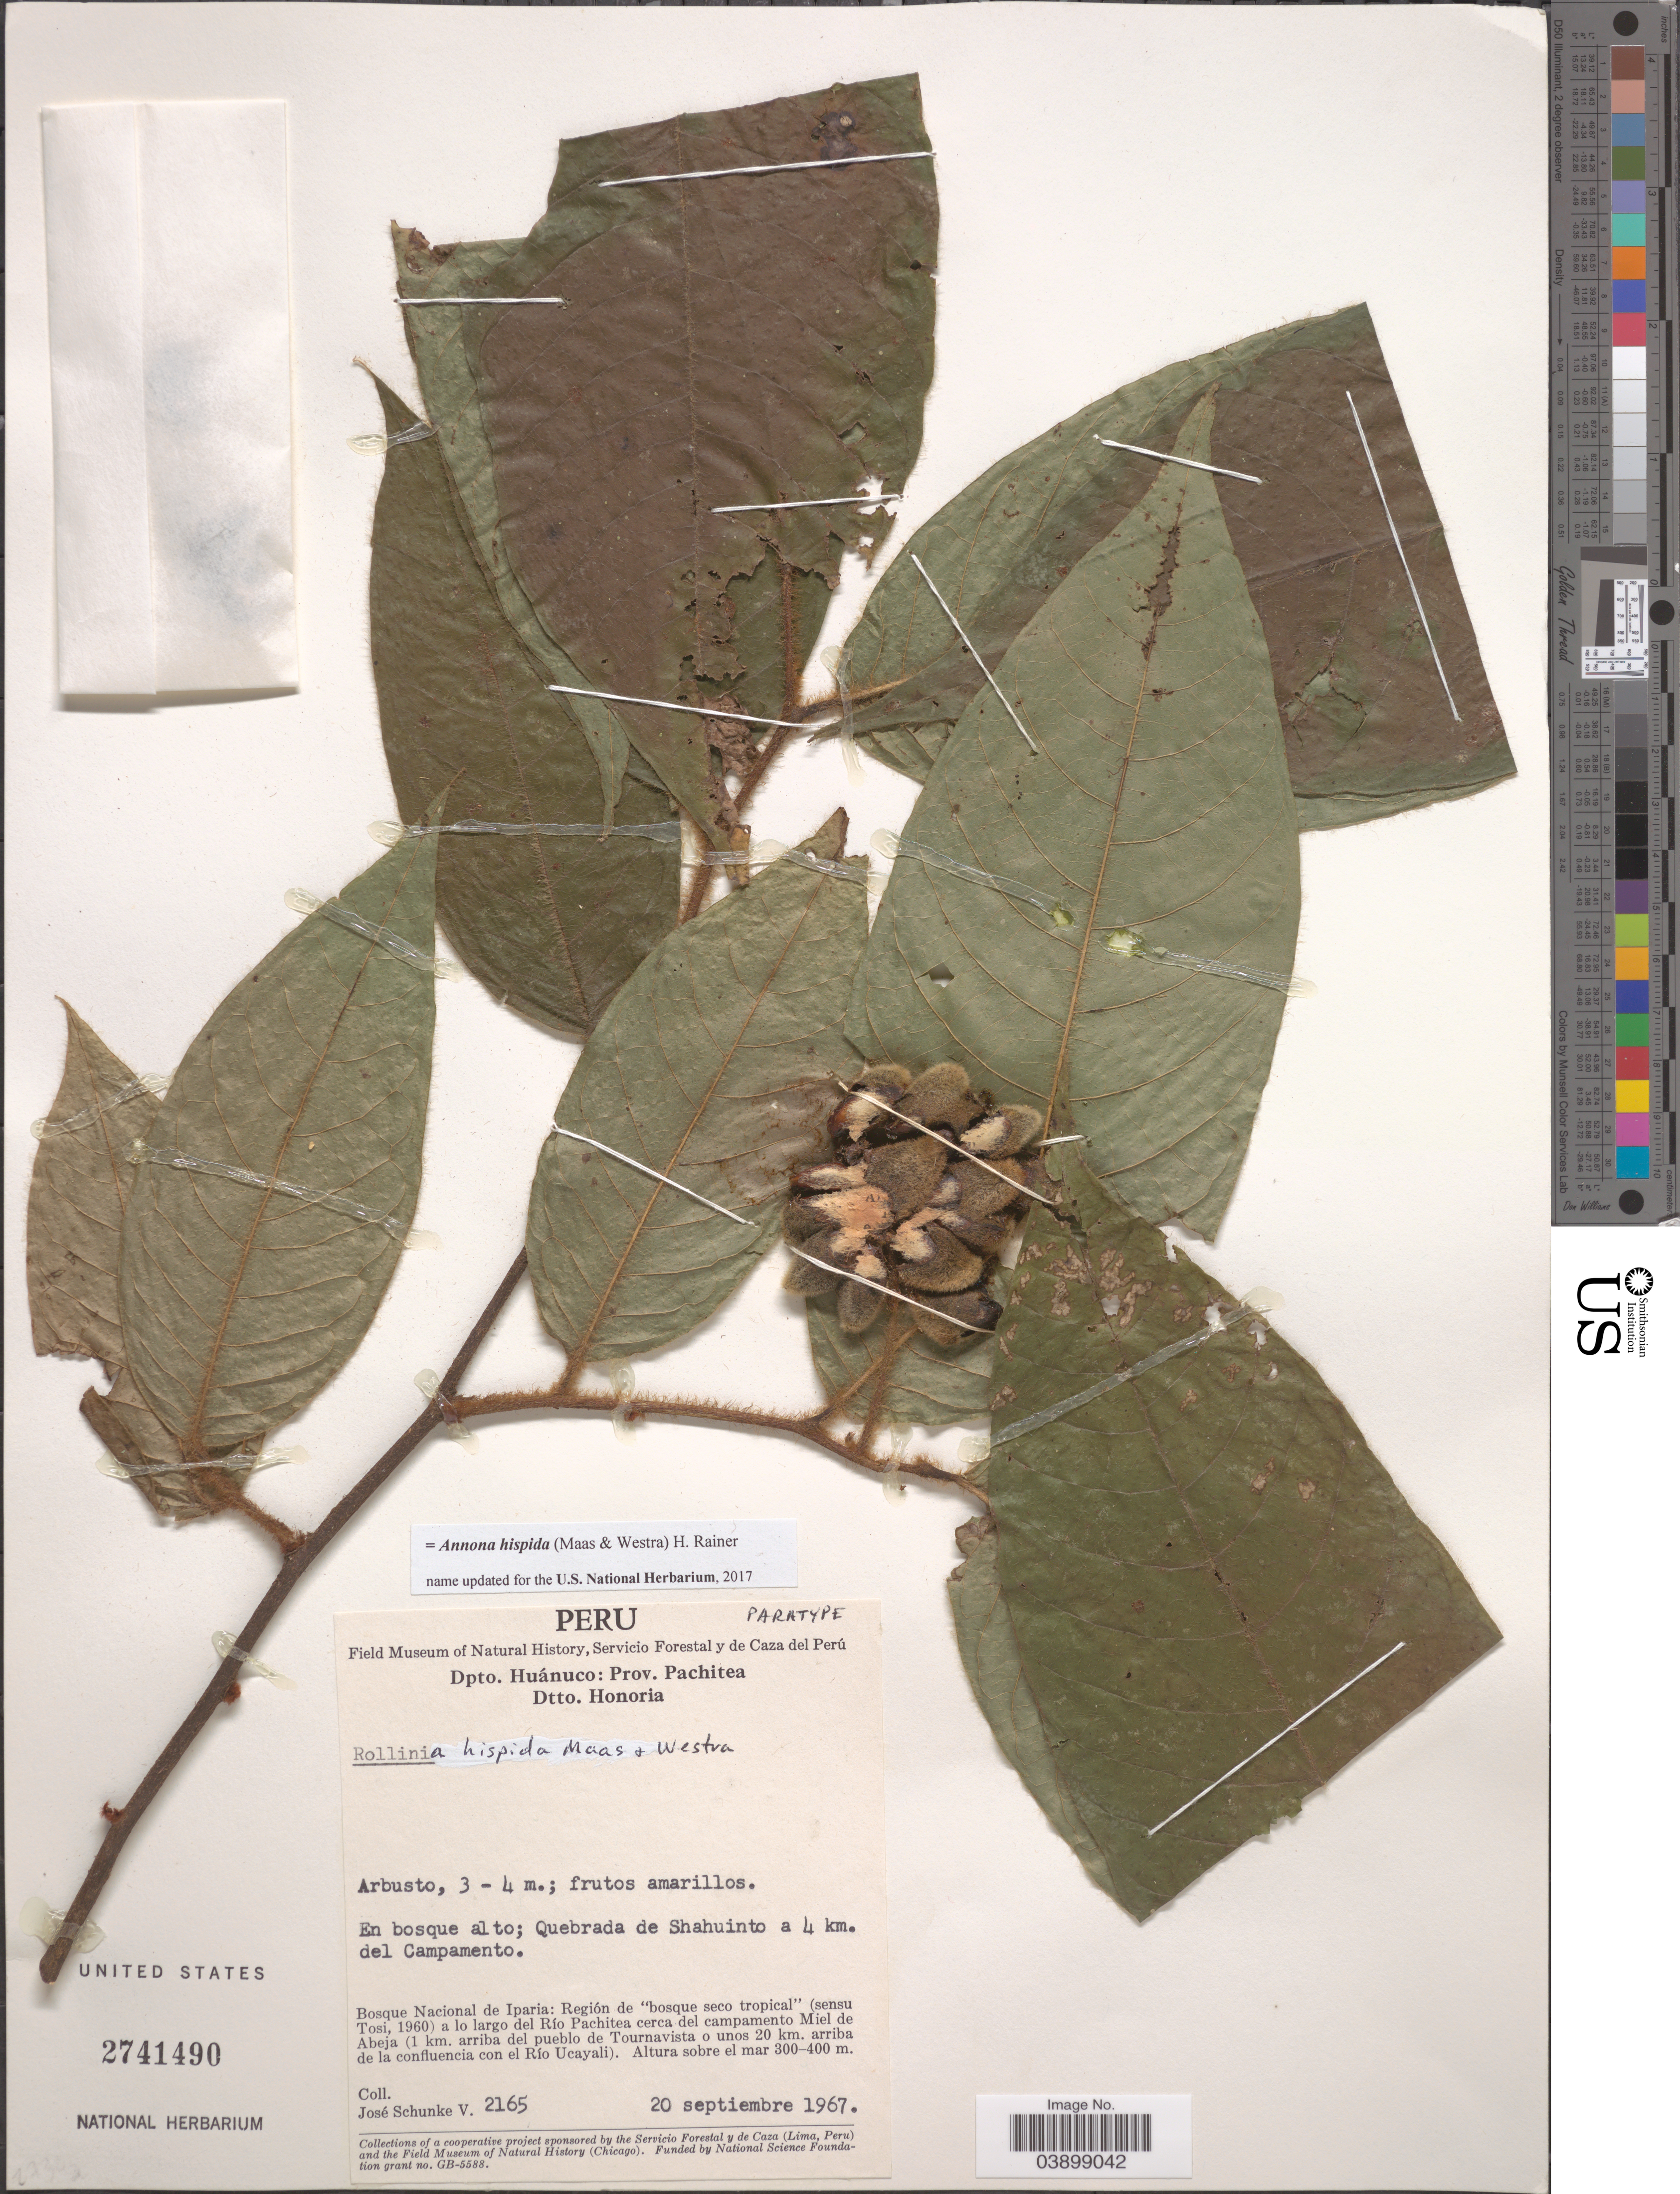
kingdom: Plantae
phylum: Tracheophyta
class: Magnoliopsida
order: Magnoliales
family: Annonaceae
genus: Annona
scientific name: Annona hispida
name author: (Maas & Westra) H. Rainer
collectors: J. Schunke Vigo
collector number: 2165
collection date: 1967-09-20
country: Peru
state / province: Huánuco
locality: Dpto. Huánuco: Prov. Pachitea. Dtto. Honoria. Quebrada de Shahuinto a 4 km. del Campamento. Bosque Nacional de Iparía: Región de "bosque seco tropical" (sensu Tosi, 1960) a lo largo del Río Pachitea cerca del campamento Miel de Abeja (1 km. arriba del pueblo de Tournavista o unos 20 km. arriba de la confluencia con el Río Ucayali).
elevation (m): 300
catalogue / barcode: US 2741490